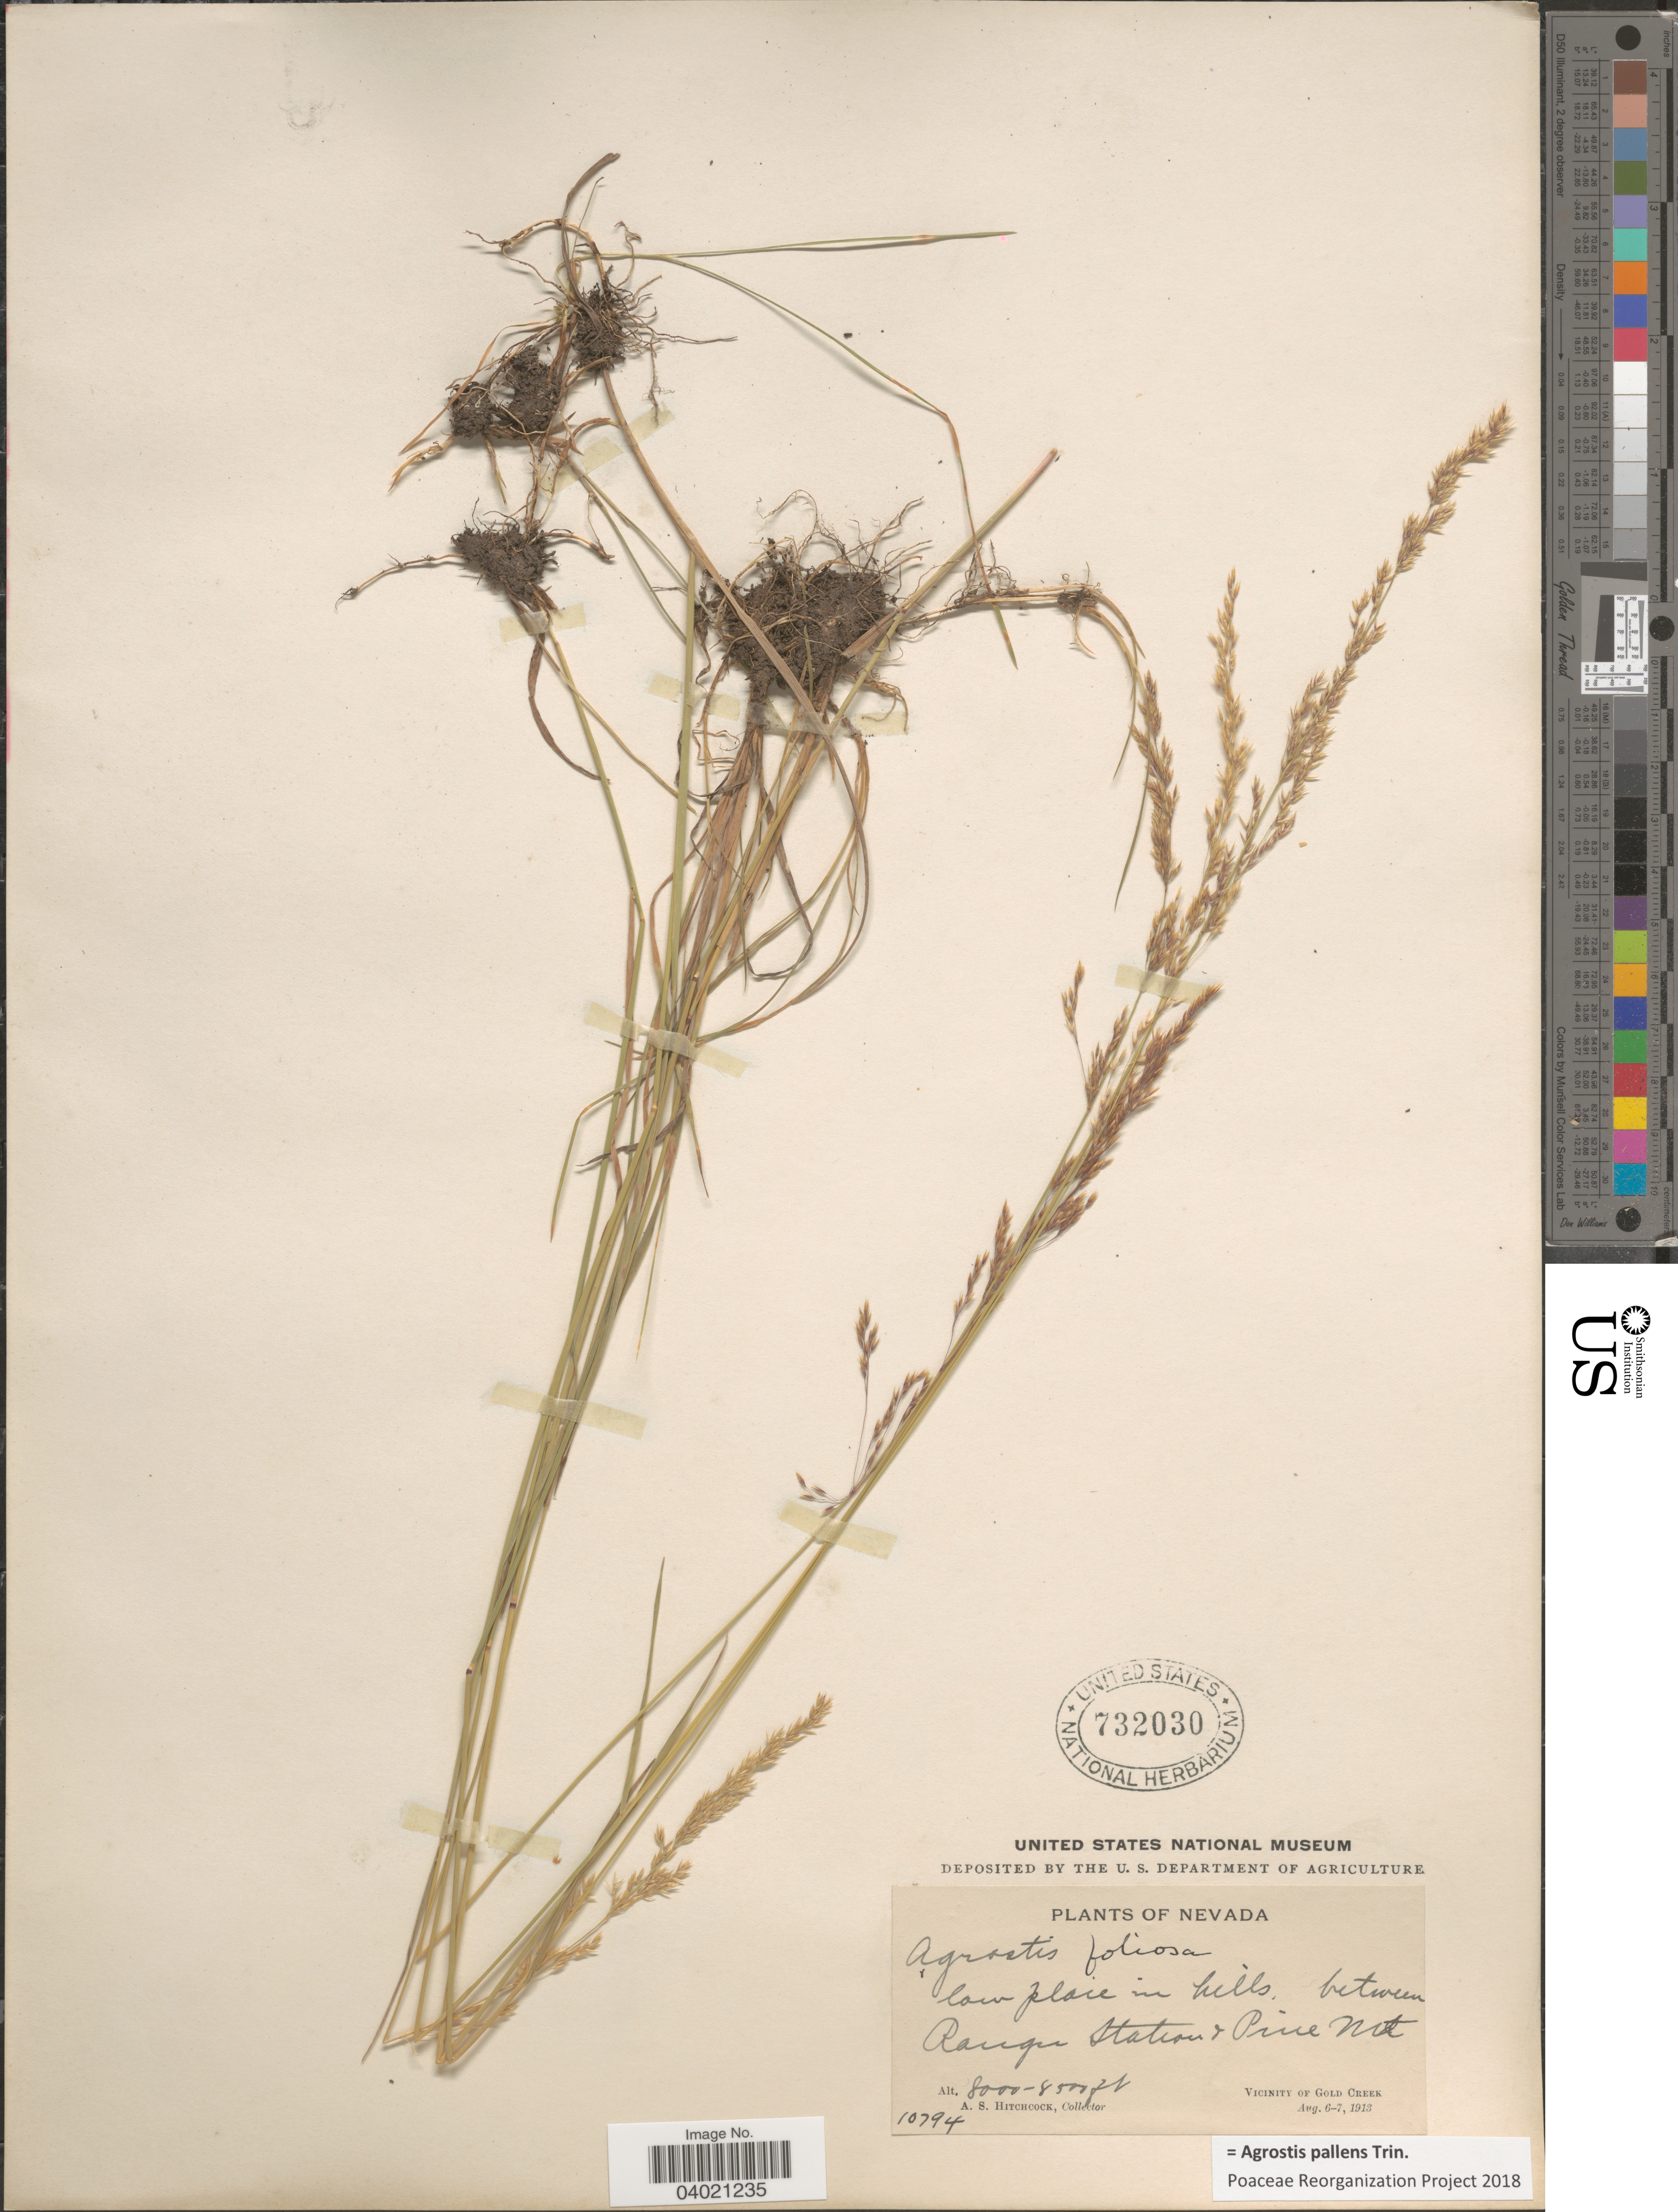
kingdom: Plantae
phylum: Tracheophyta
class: Liliopsida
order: Poales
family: Poaceae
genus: Agrostis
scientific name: Agrostis pallens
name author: Trin.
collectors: A. S. Hitchcock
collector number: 10794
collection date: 1913-08-06/1913-08-07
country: United States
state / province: Nevada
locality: Between Ranger Station + Pine Mt. Vicinity of Gold Creek.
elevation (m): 2438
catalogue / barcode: US 732030